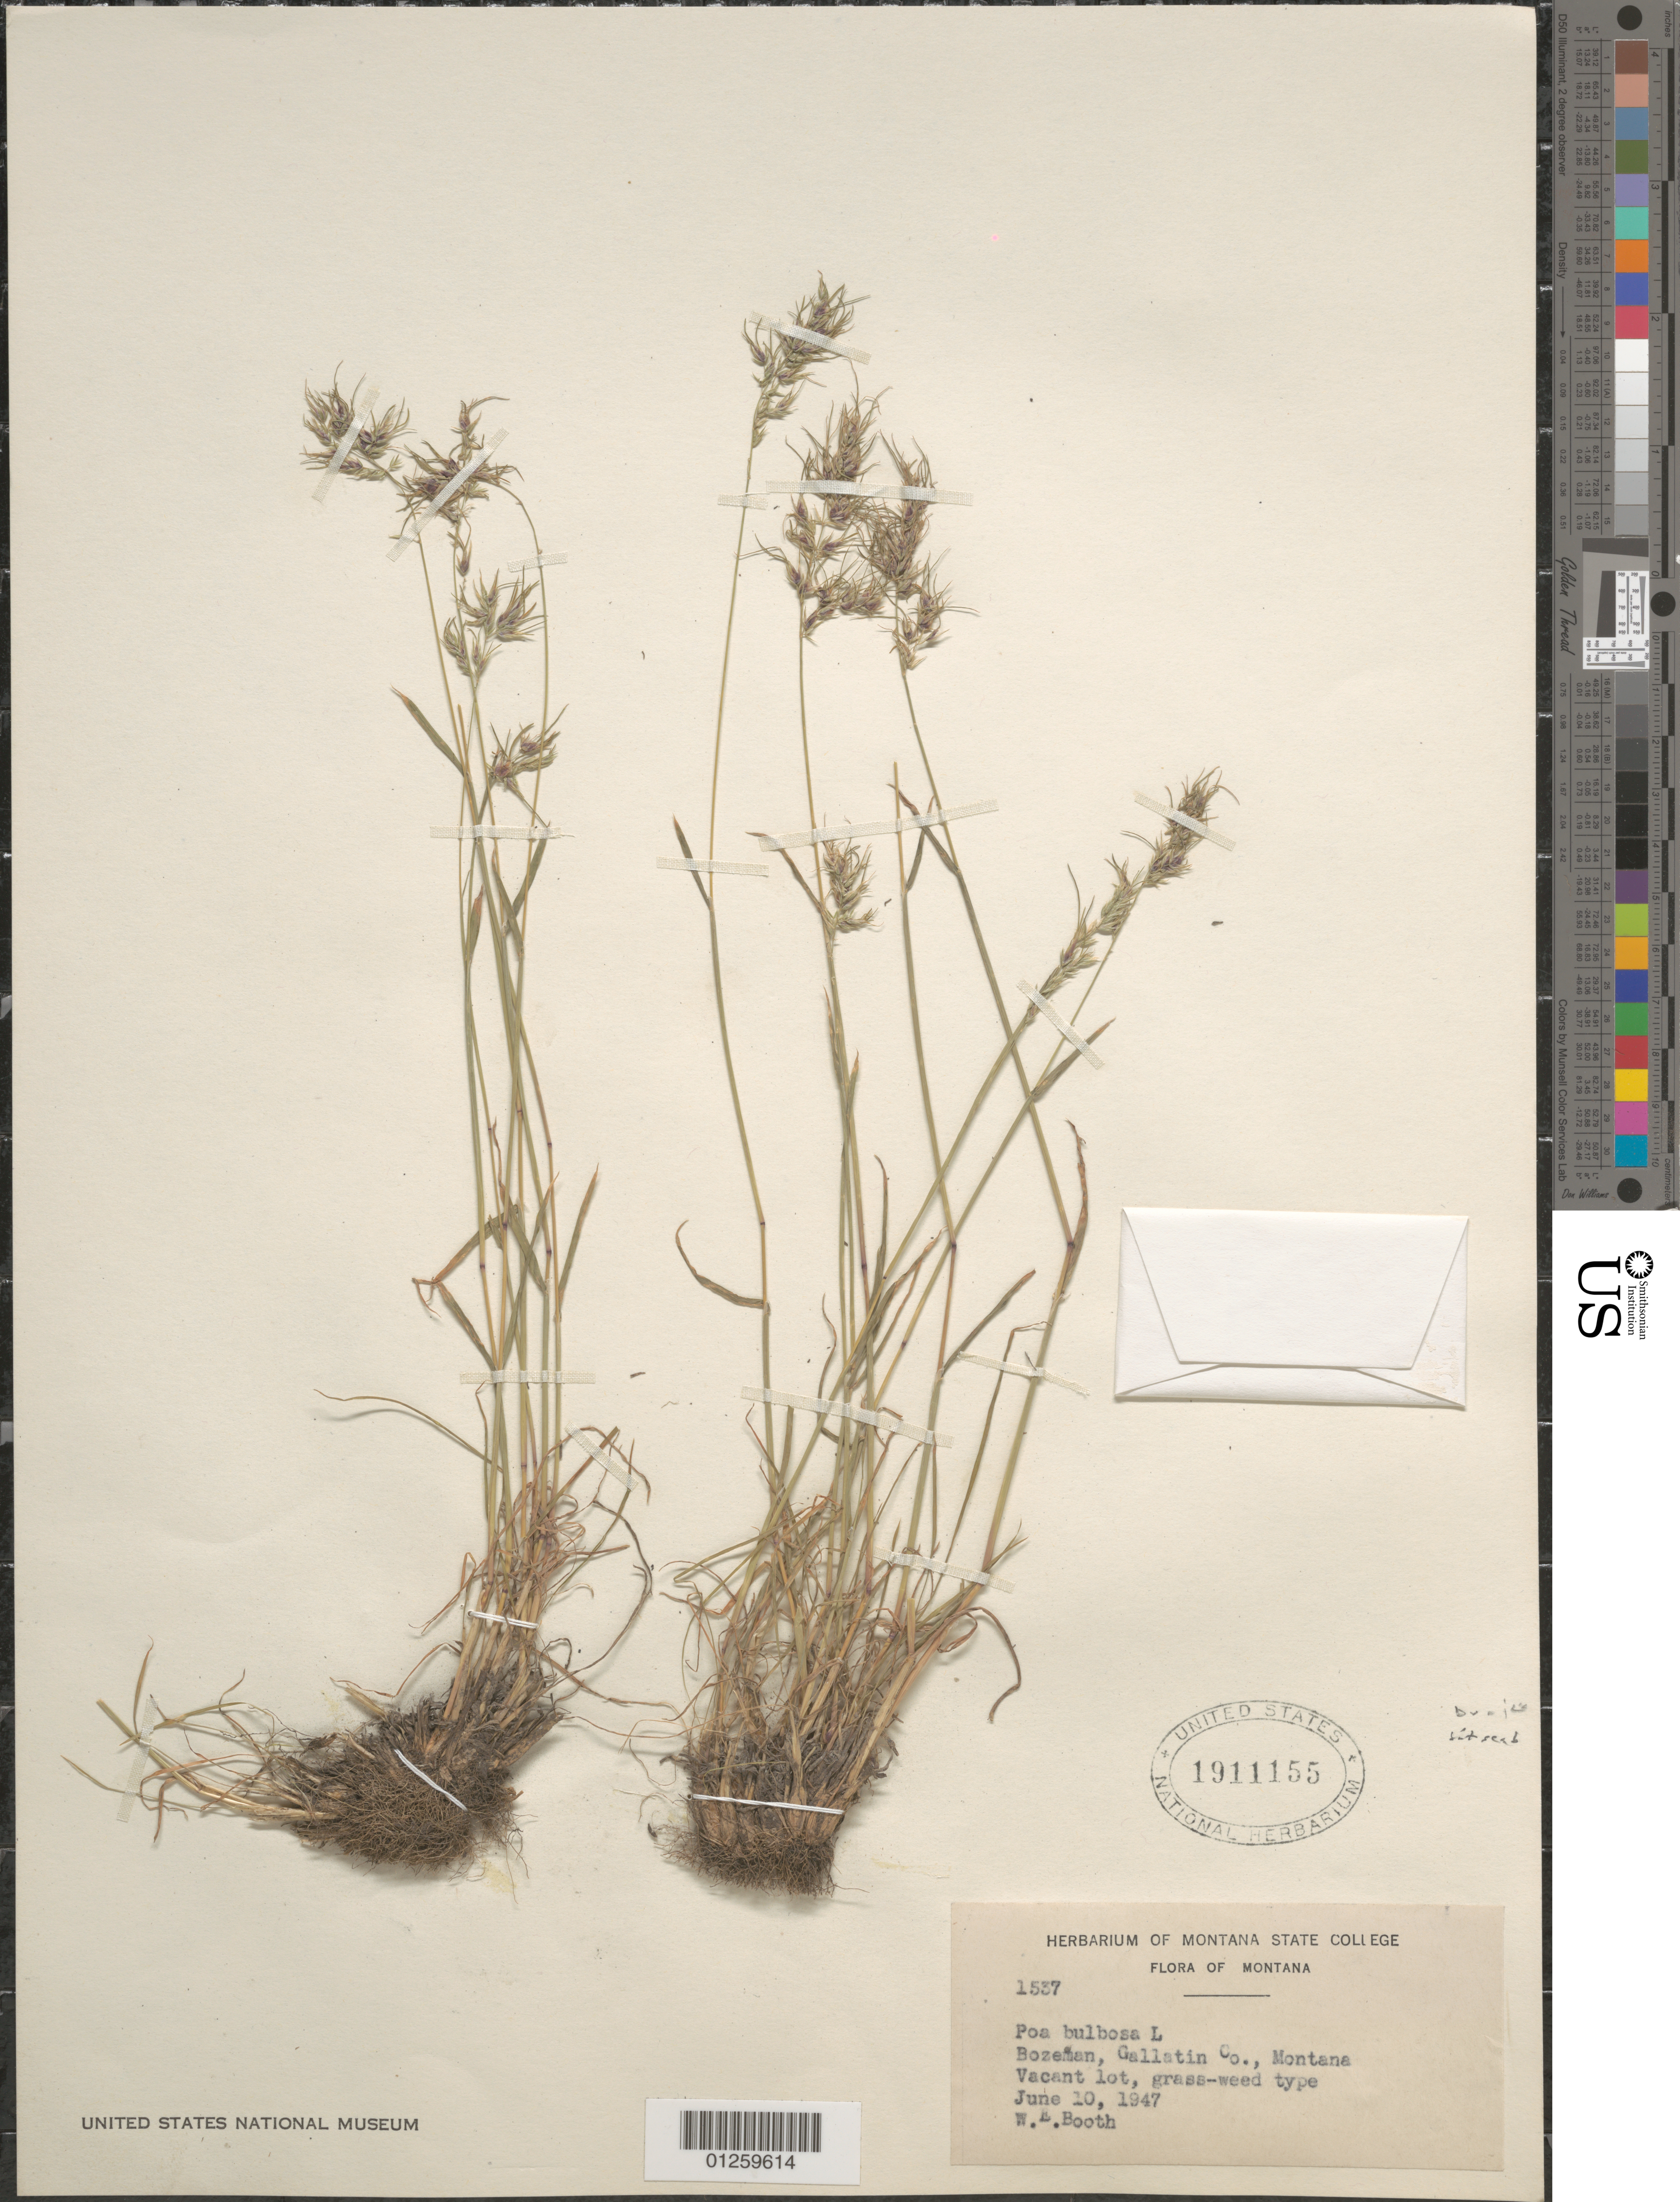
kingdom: Plantae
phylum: Tracheophyta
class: Liliopsida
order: Poales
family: Poaceae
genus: Poa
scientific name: Poa bulbosa agg. viviparous plant(s)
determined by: Soreng, Robert J., Research Associate (BOT), Smithsonian Institution - National Museum of Natural History (UNITED STATES)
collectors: W. Booth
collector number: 1537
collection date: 1947-06-10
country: United States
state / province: Montana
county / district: Gallatin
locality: Vacant lot, grass-weed type.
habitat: grass-weed type.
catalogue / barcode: US 1911155